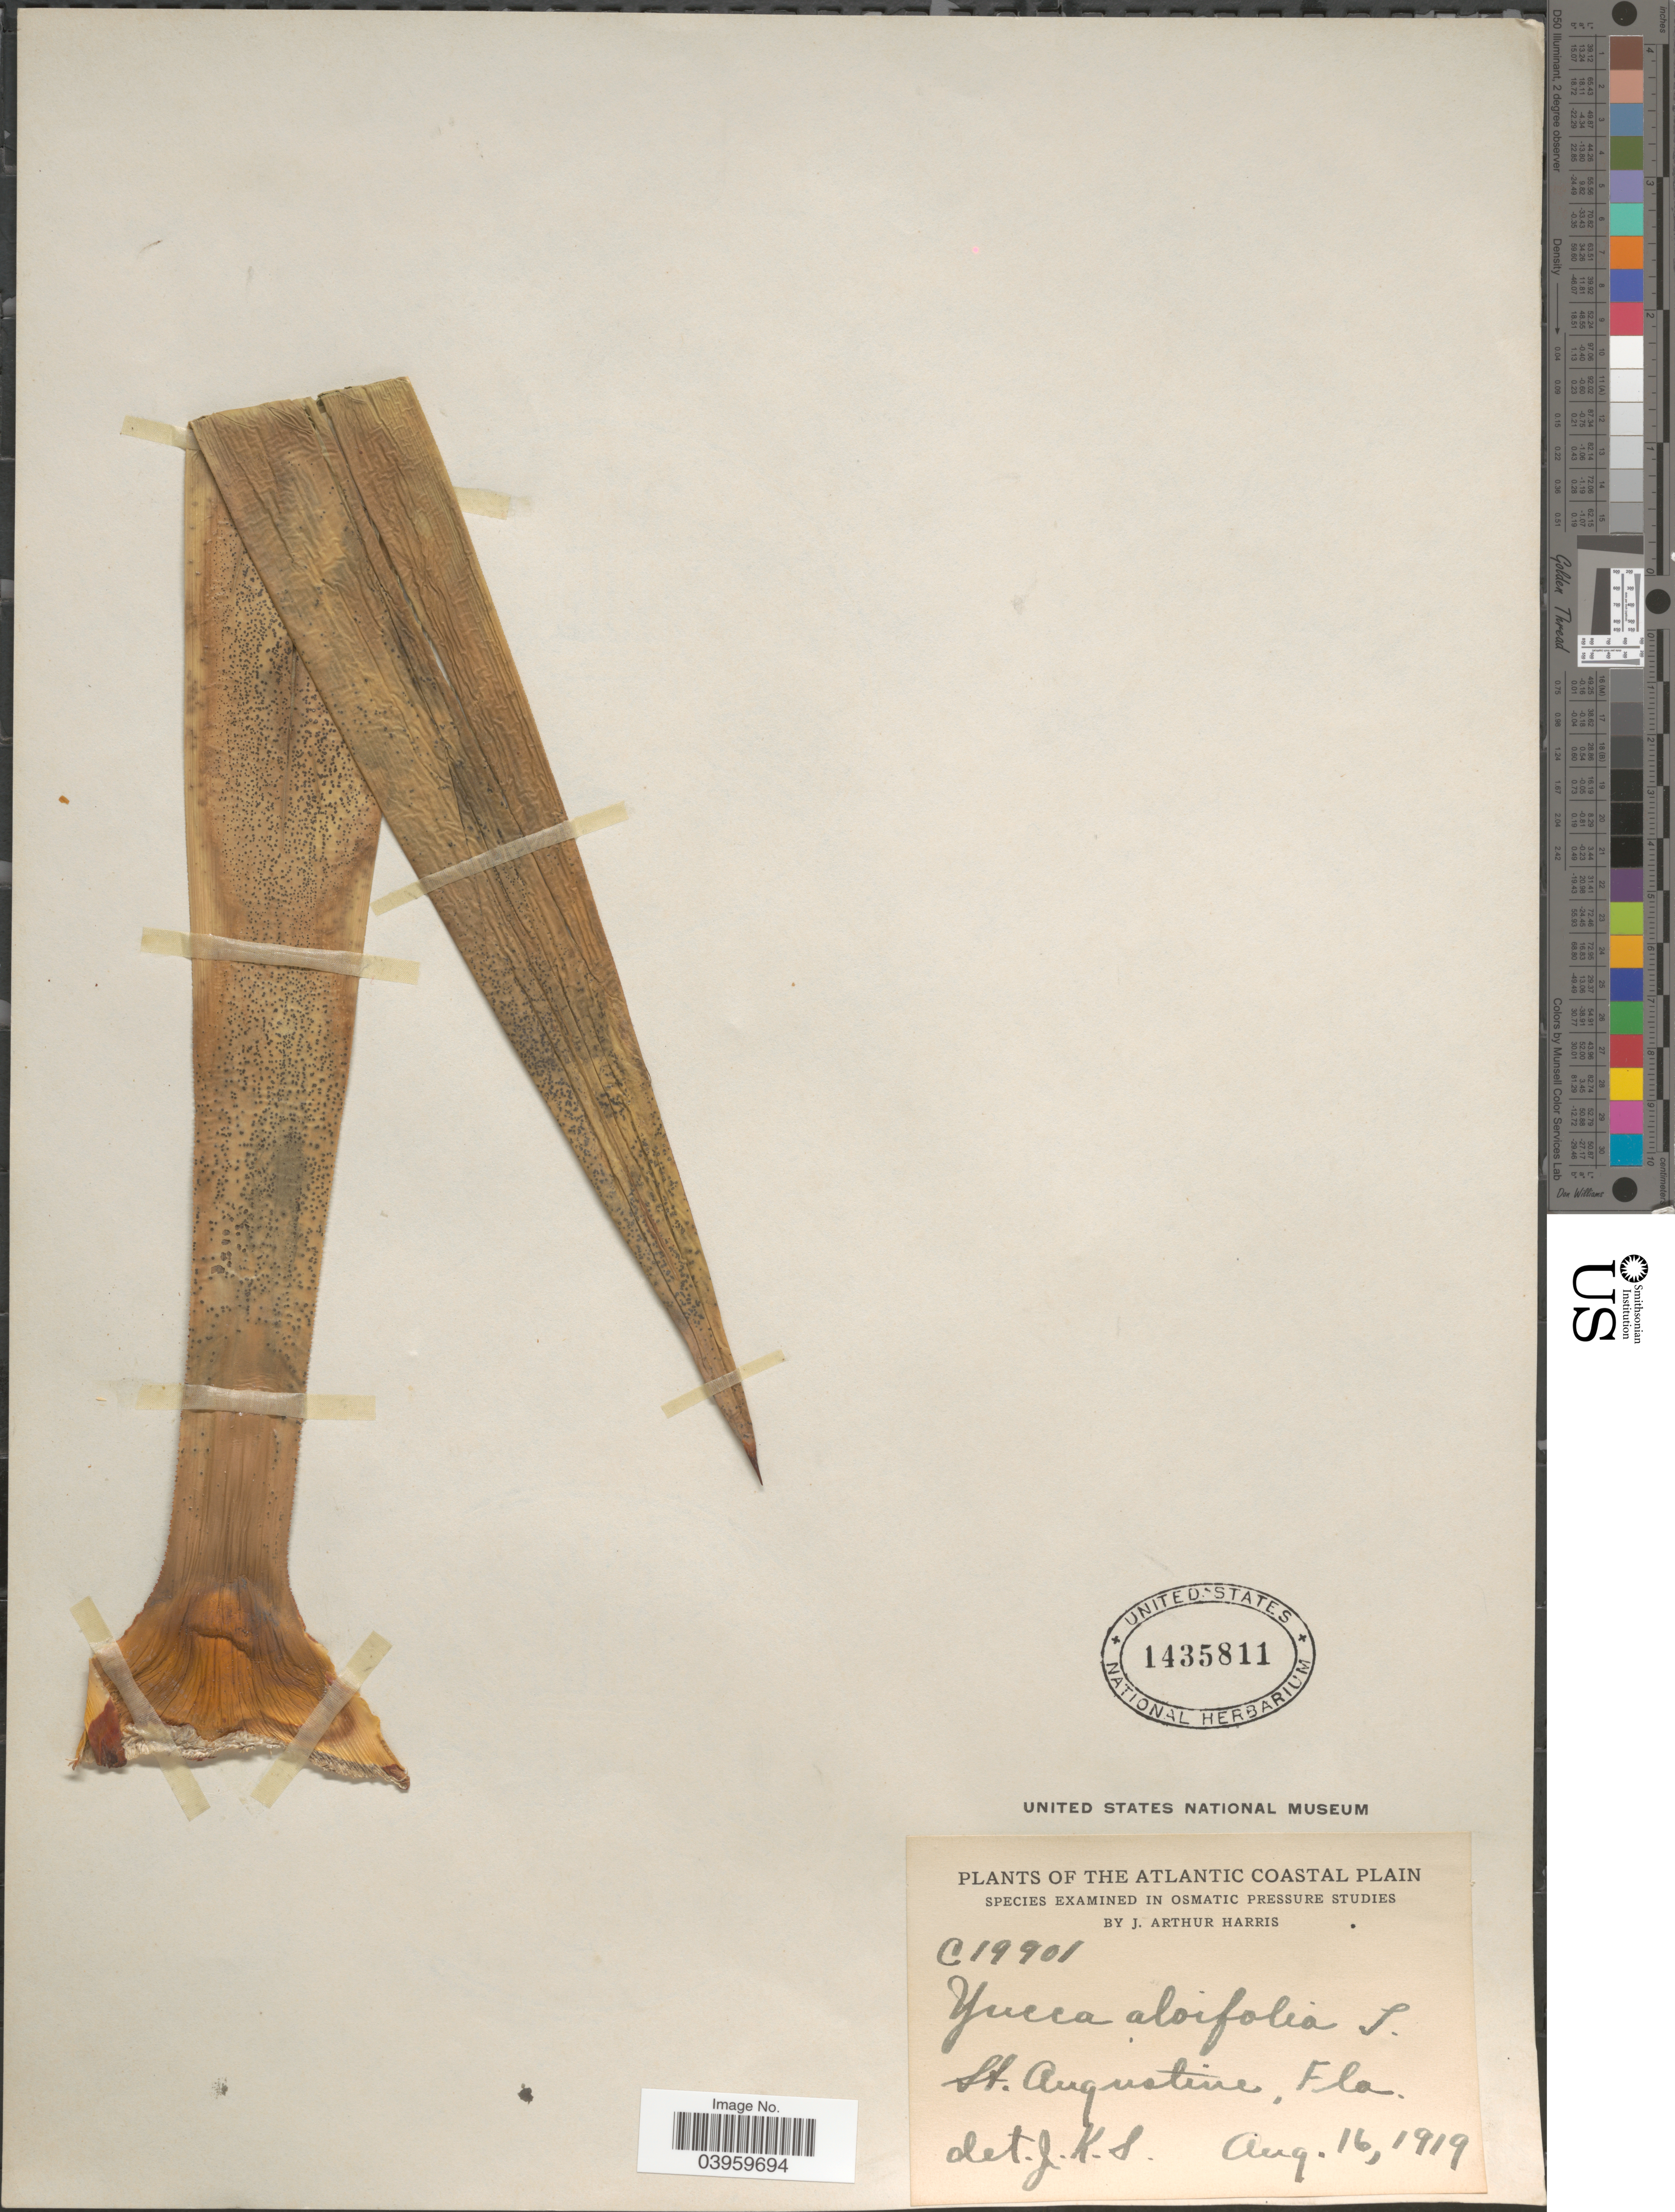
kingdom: Plantae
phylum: Tracheophyta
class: Liliopsida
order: Asparagales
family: Asparagaceae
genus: Yucca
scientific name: Yucca aloifolia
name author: L.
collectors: J. A. Harris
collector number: C19901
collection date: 1919-08-16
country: United States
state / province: Florida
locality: The Atlantic Coastal Plain. St. Augustine.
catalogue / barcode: US 1435811